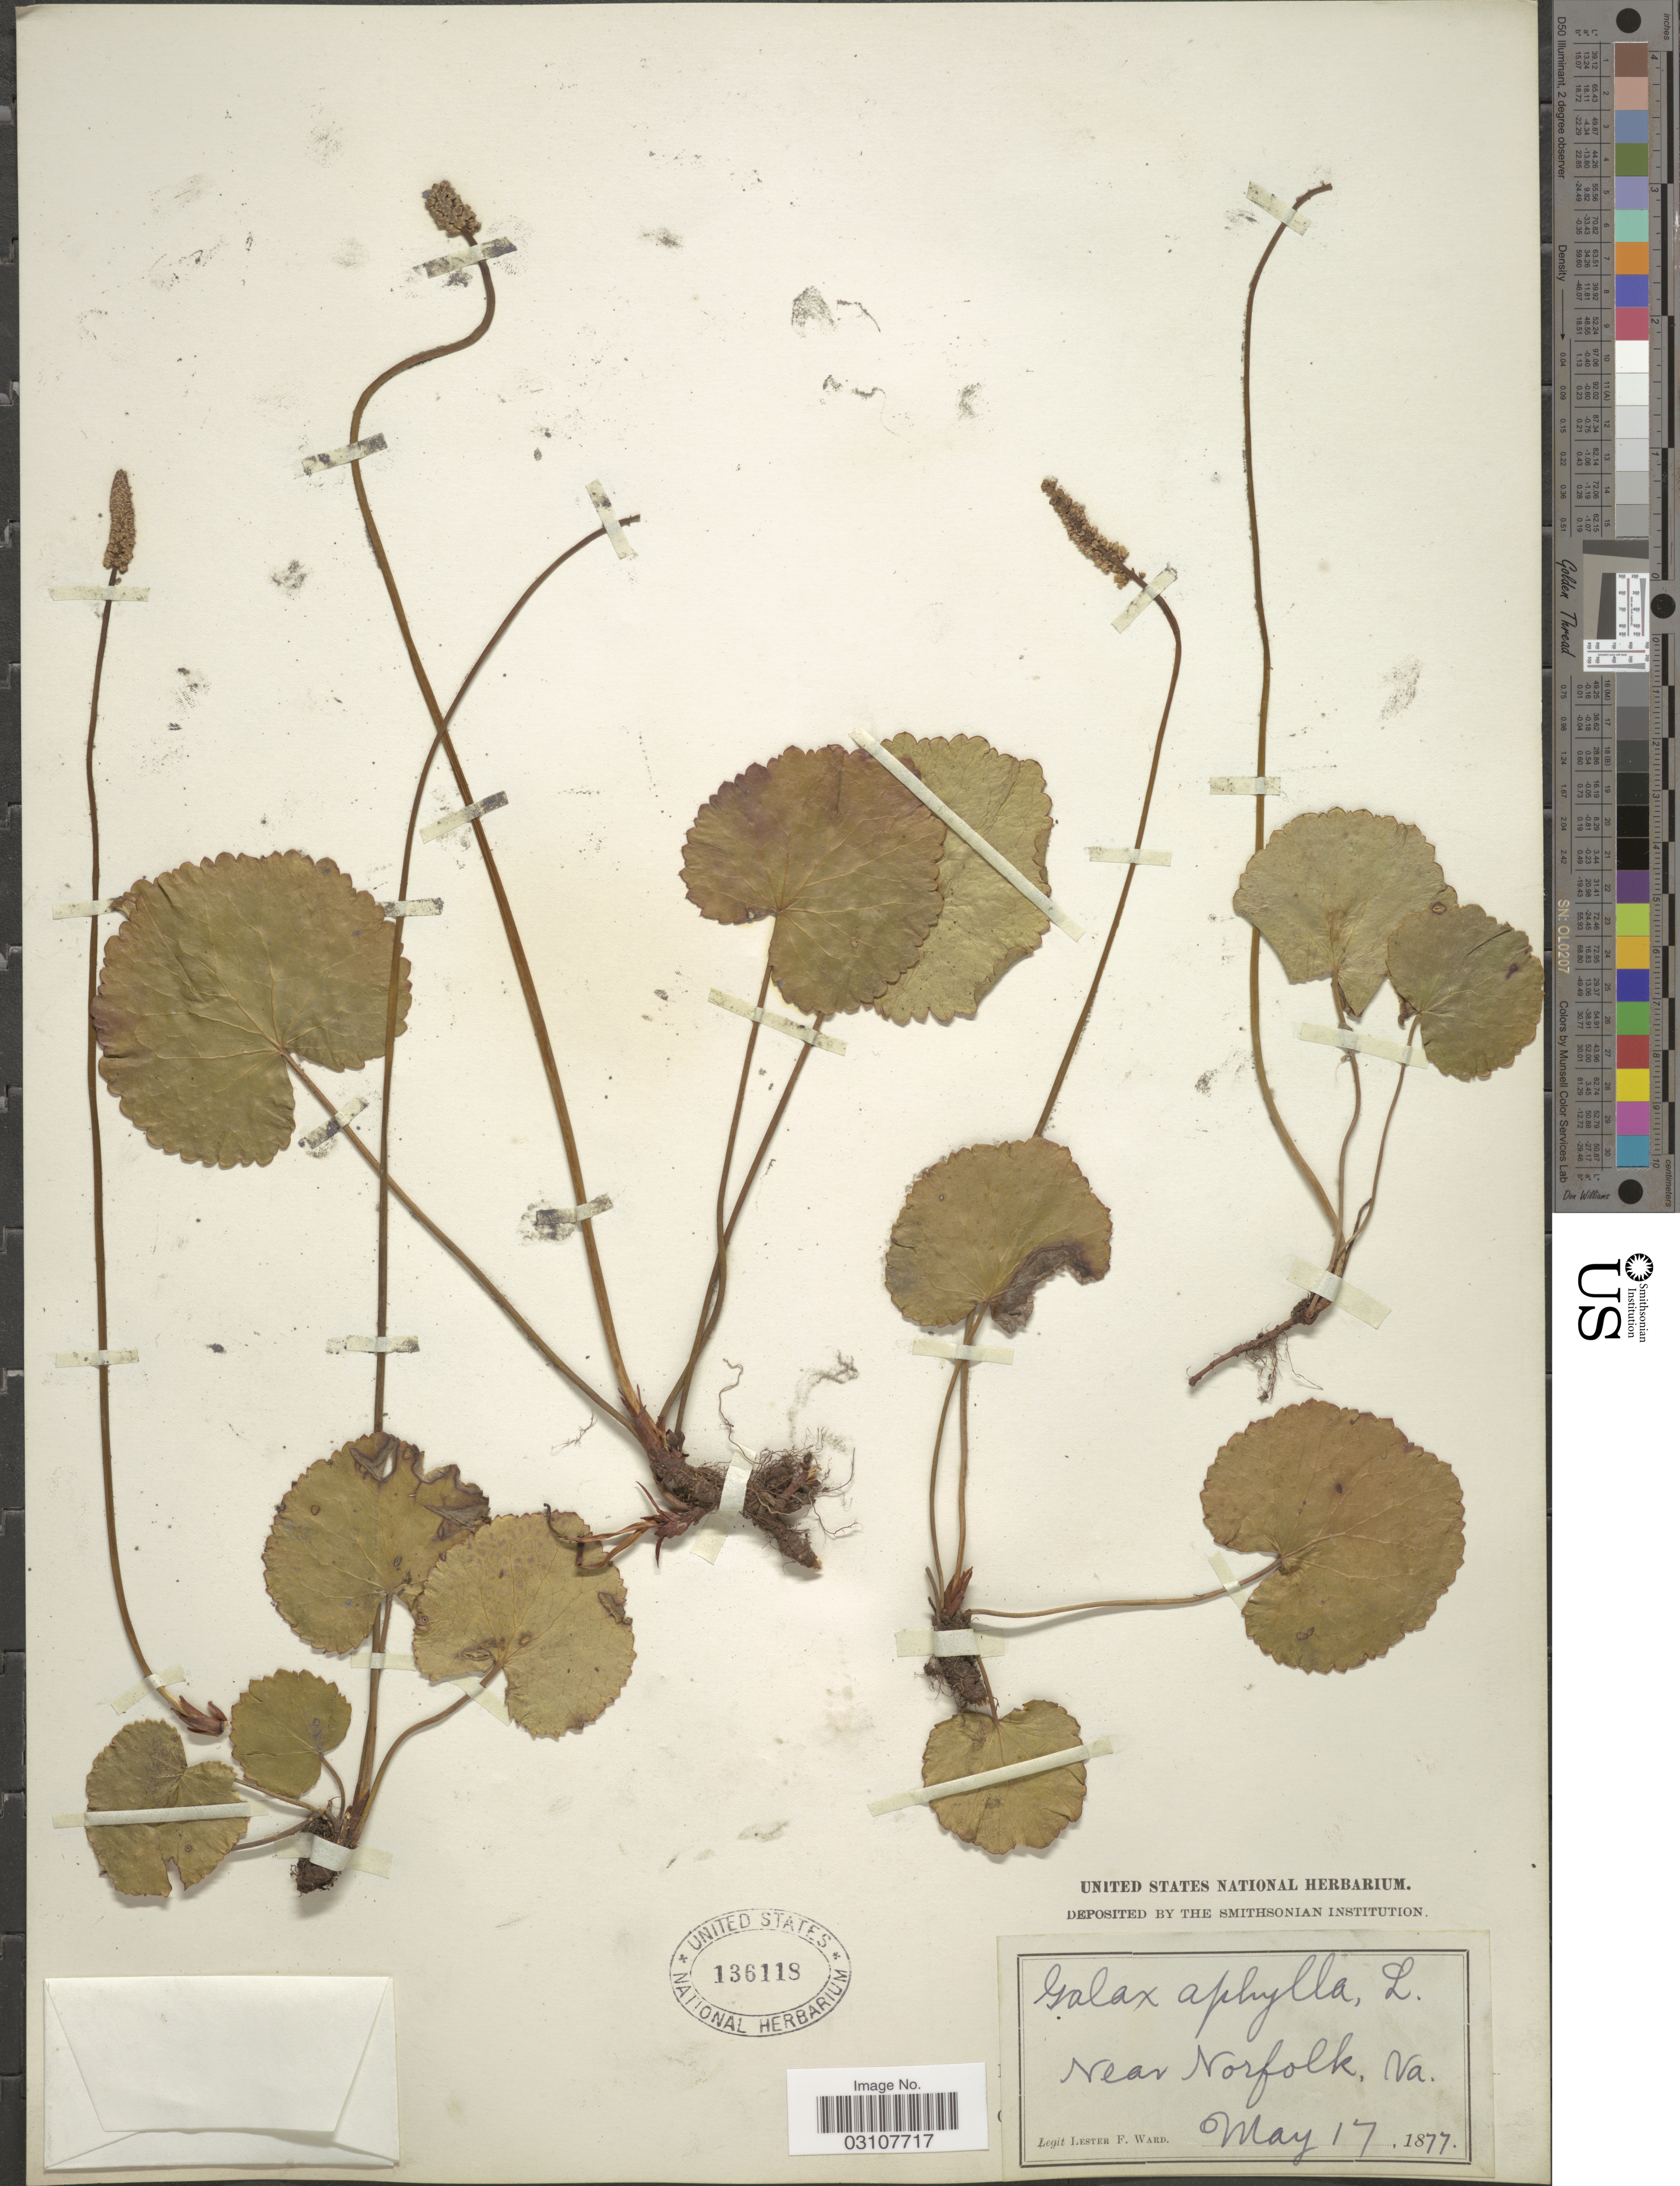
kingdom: Plantae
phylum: Tracheophyta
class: Magnoliopsida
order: Ericales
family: Diapensiaceae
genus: Galax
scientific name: Galax urceolata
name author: (Poir.) Brummitt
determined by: Gaynor, Michelle L., (FLAS), University of Florida (UNITED STATES)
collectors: L. F. Ward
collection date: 1877-05-17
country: United States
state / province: Virginia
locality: Near Norfolk.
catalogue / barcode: US 136118